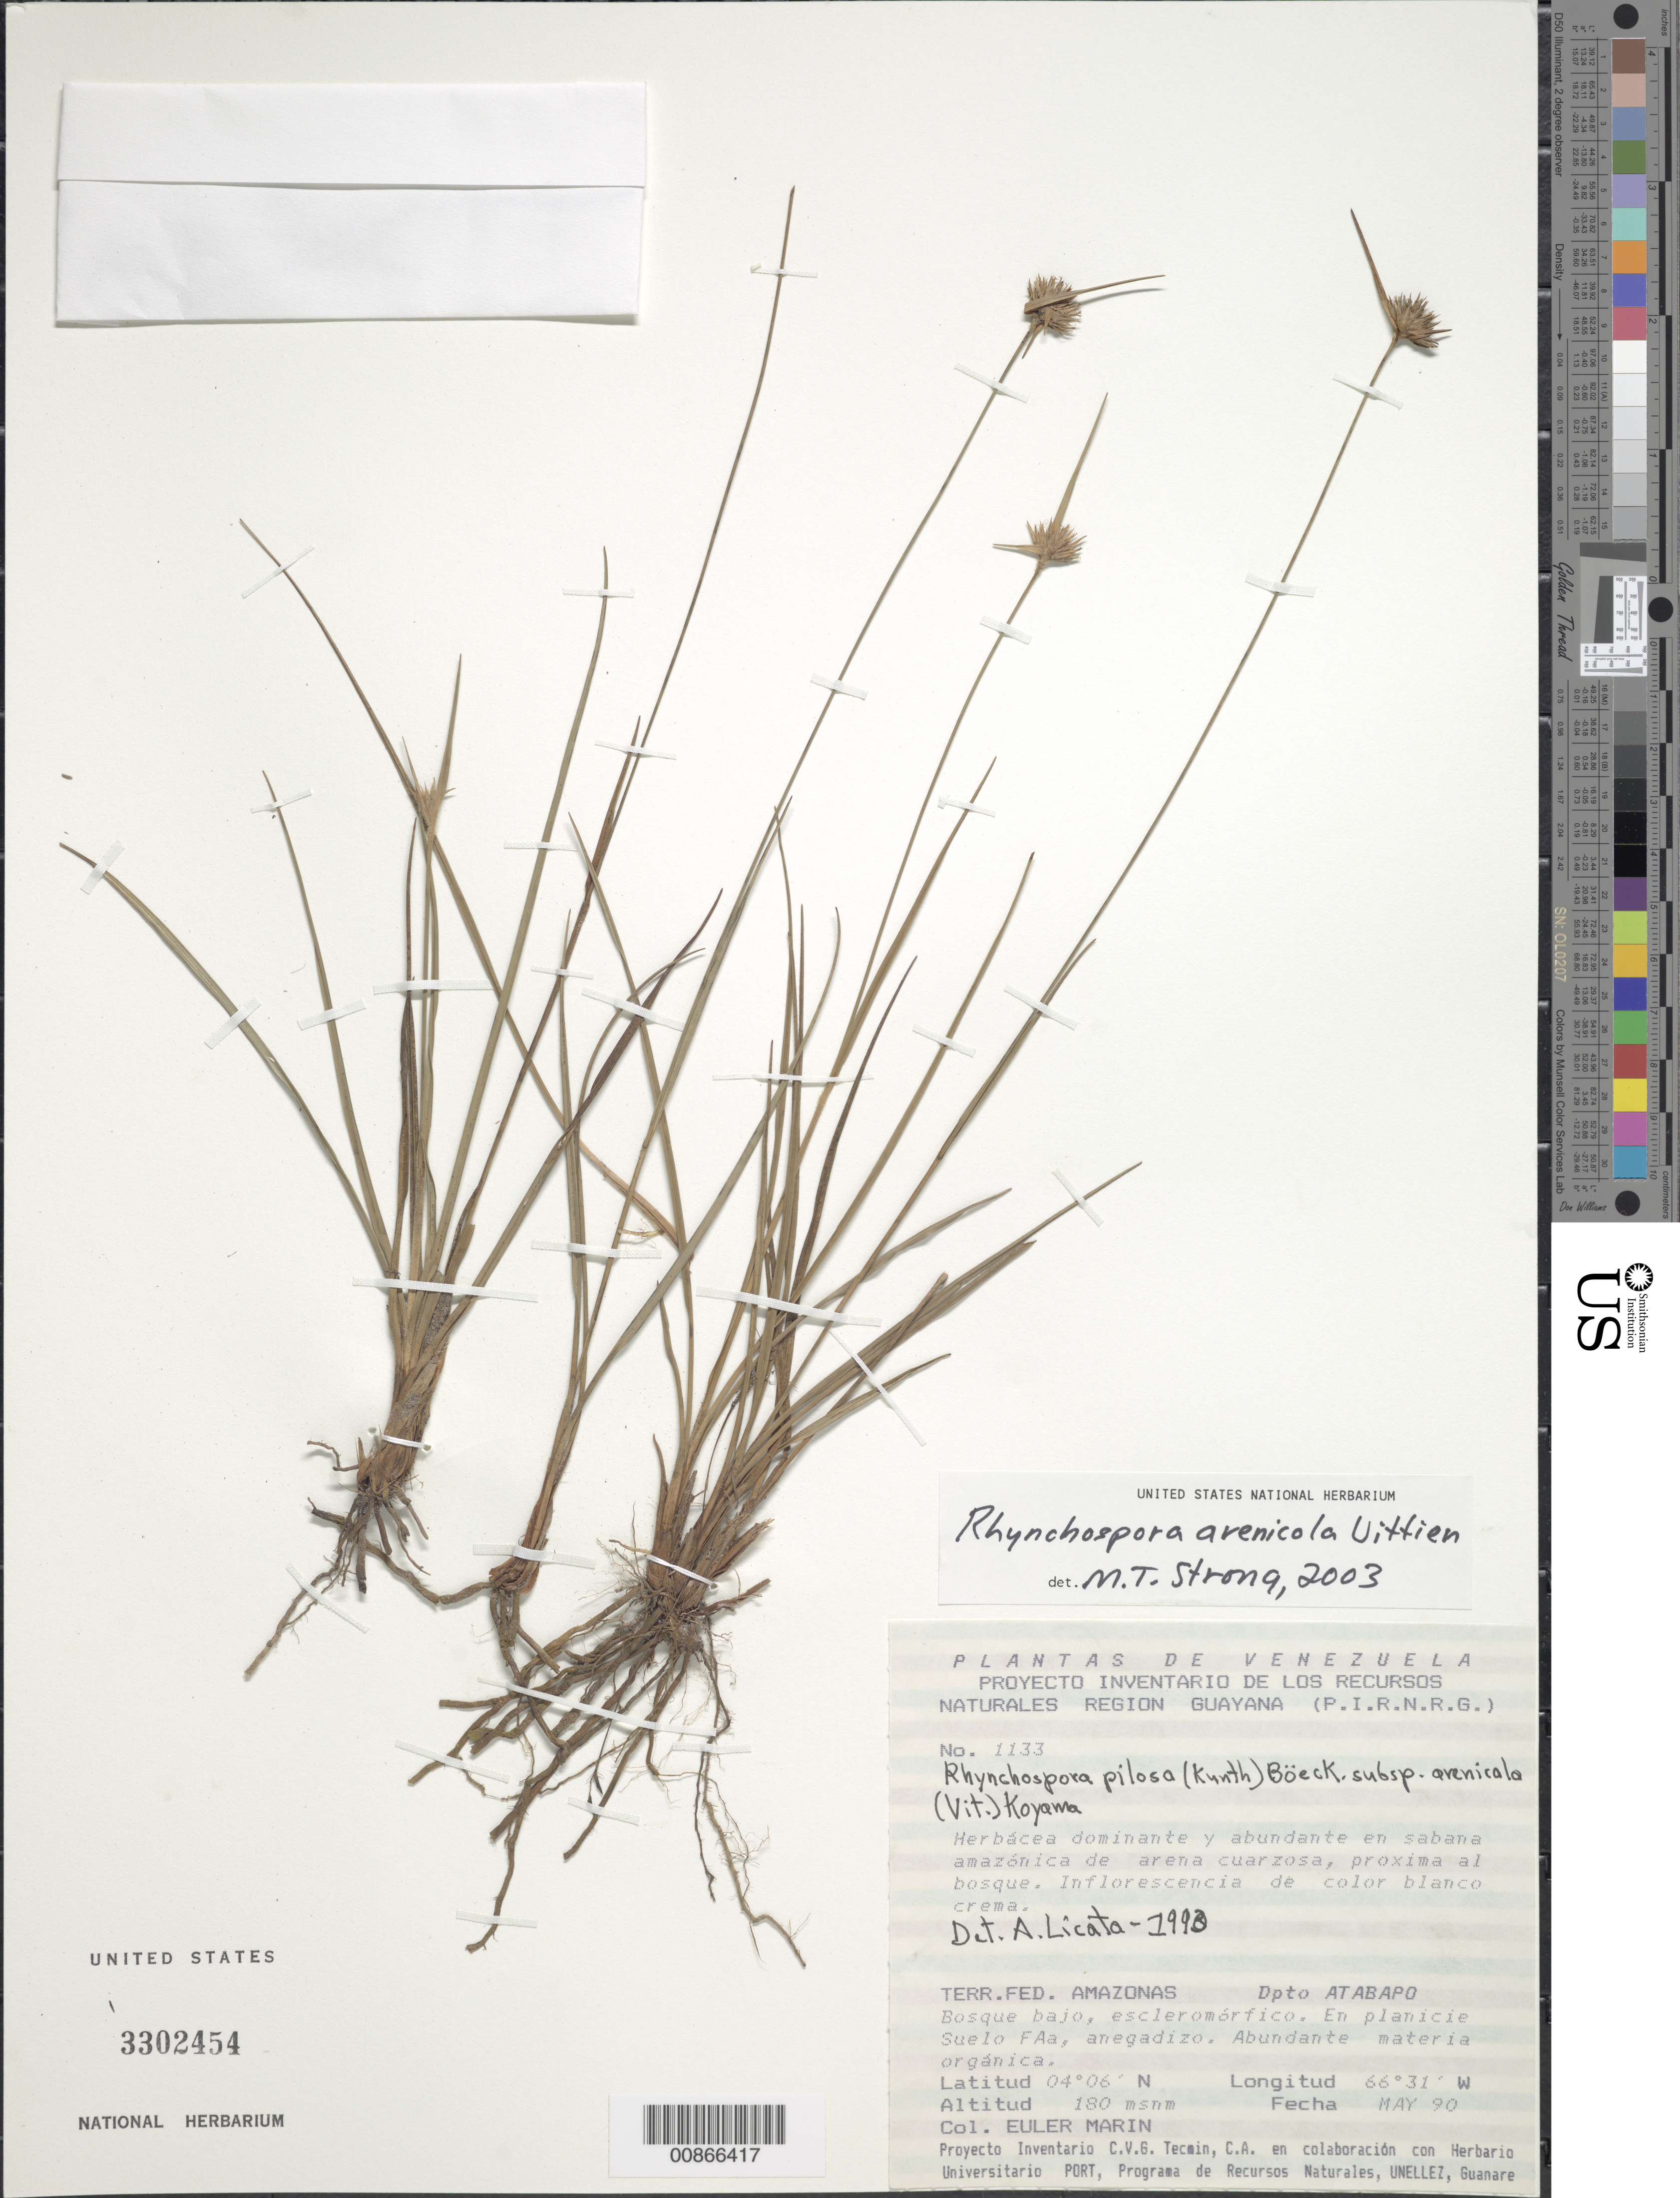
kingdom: Plantae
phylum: Tracheophyta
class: Liliopsida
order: Poales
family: Cyperaceae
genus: Rhynchospora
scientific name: Rhynchospora arenicola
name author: Uittien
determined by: Strong, M. T., (US), Smithsonian Institution - National Museum of Natural History (UNITED STATES)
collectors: E. Marin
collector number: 1133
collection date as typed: May-90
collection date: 1990-05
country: Venezuela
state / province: Amazonas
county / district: Atabapo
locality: Planicie Suelo Faa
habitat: Bosque bajo, escleromorfica; en sabana amazonica de arena cuarzosa, proxima al bosque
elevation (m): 180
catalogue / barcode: US 3302454